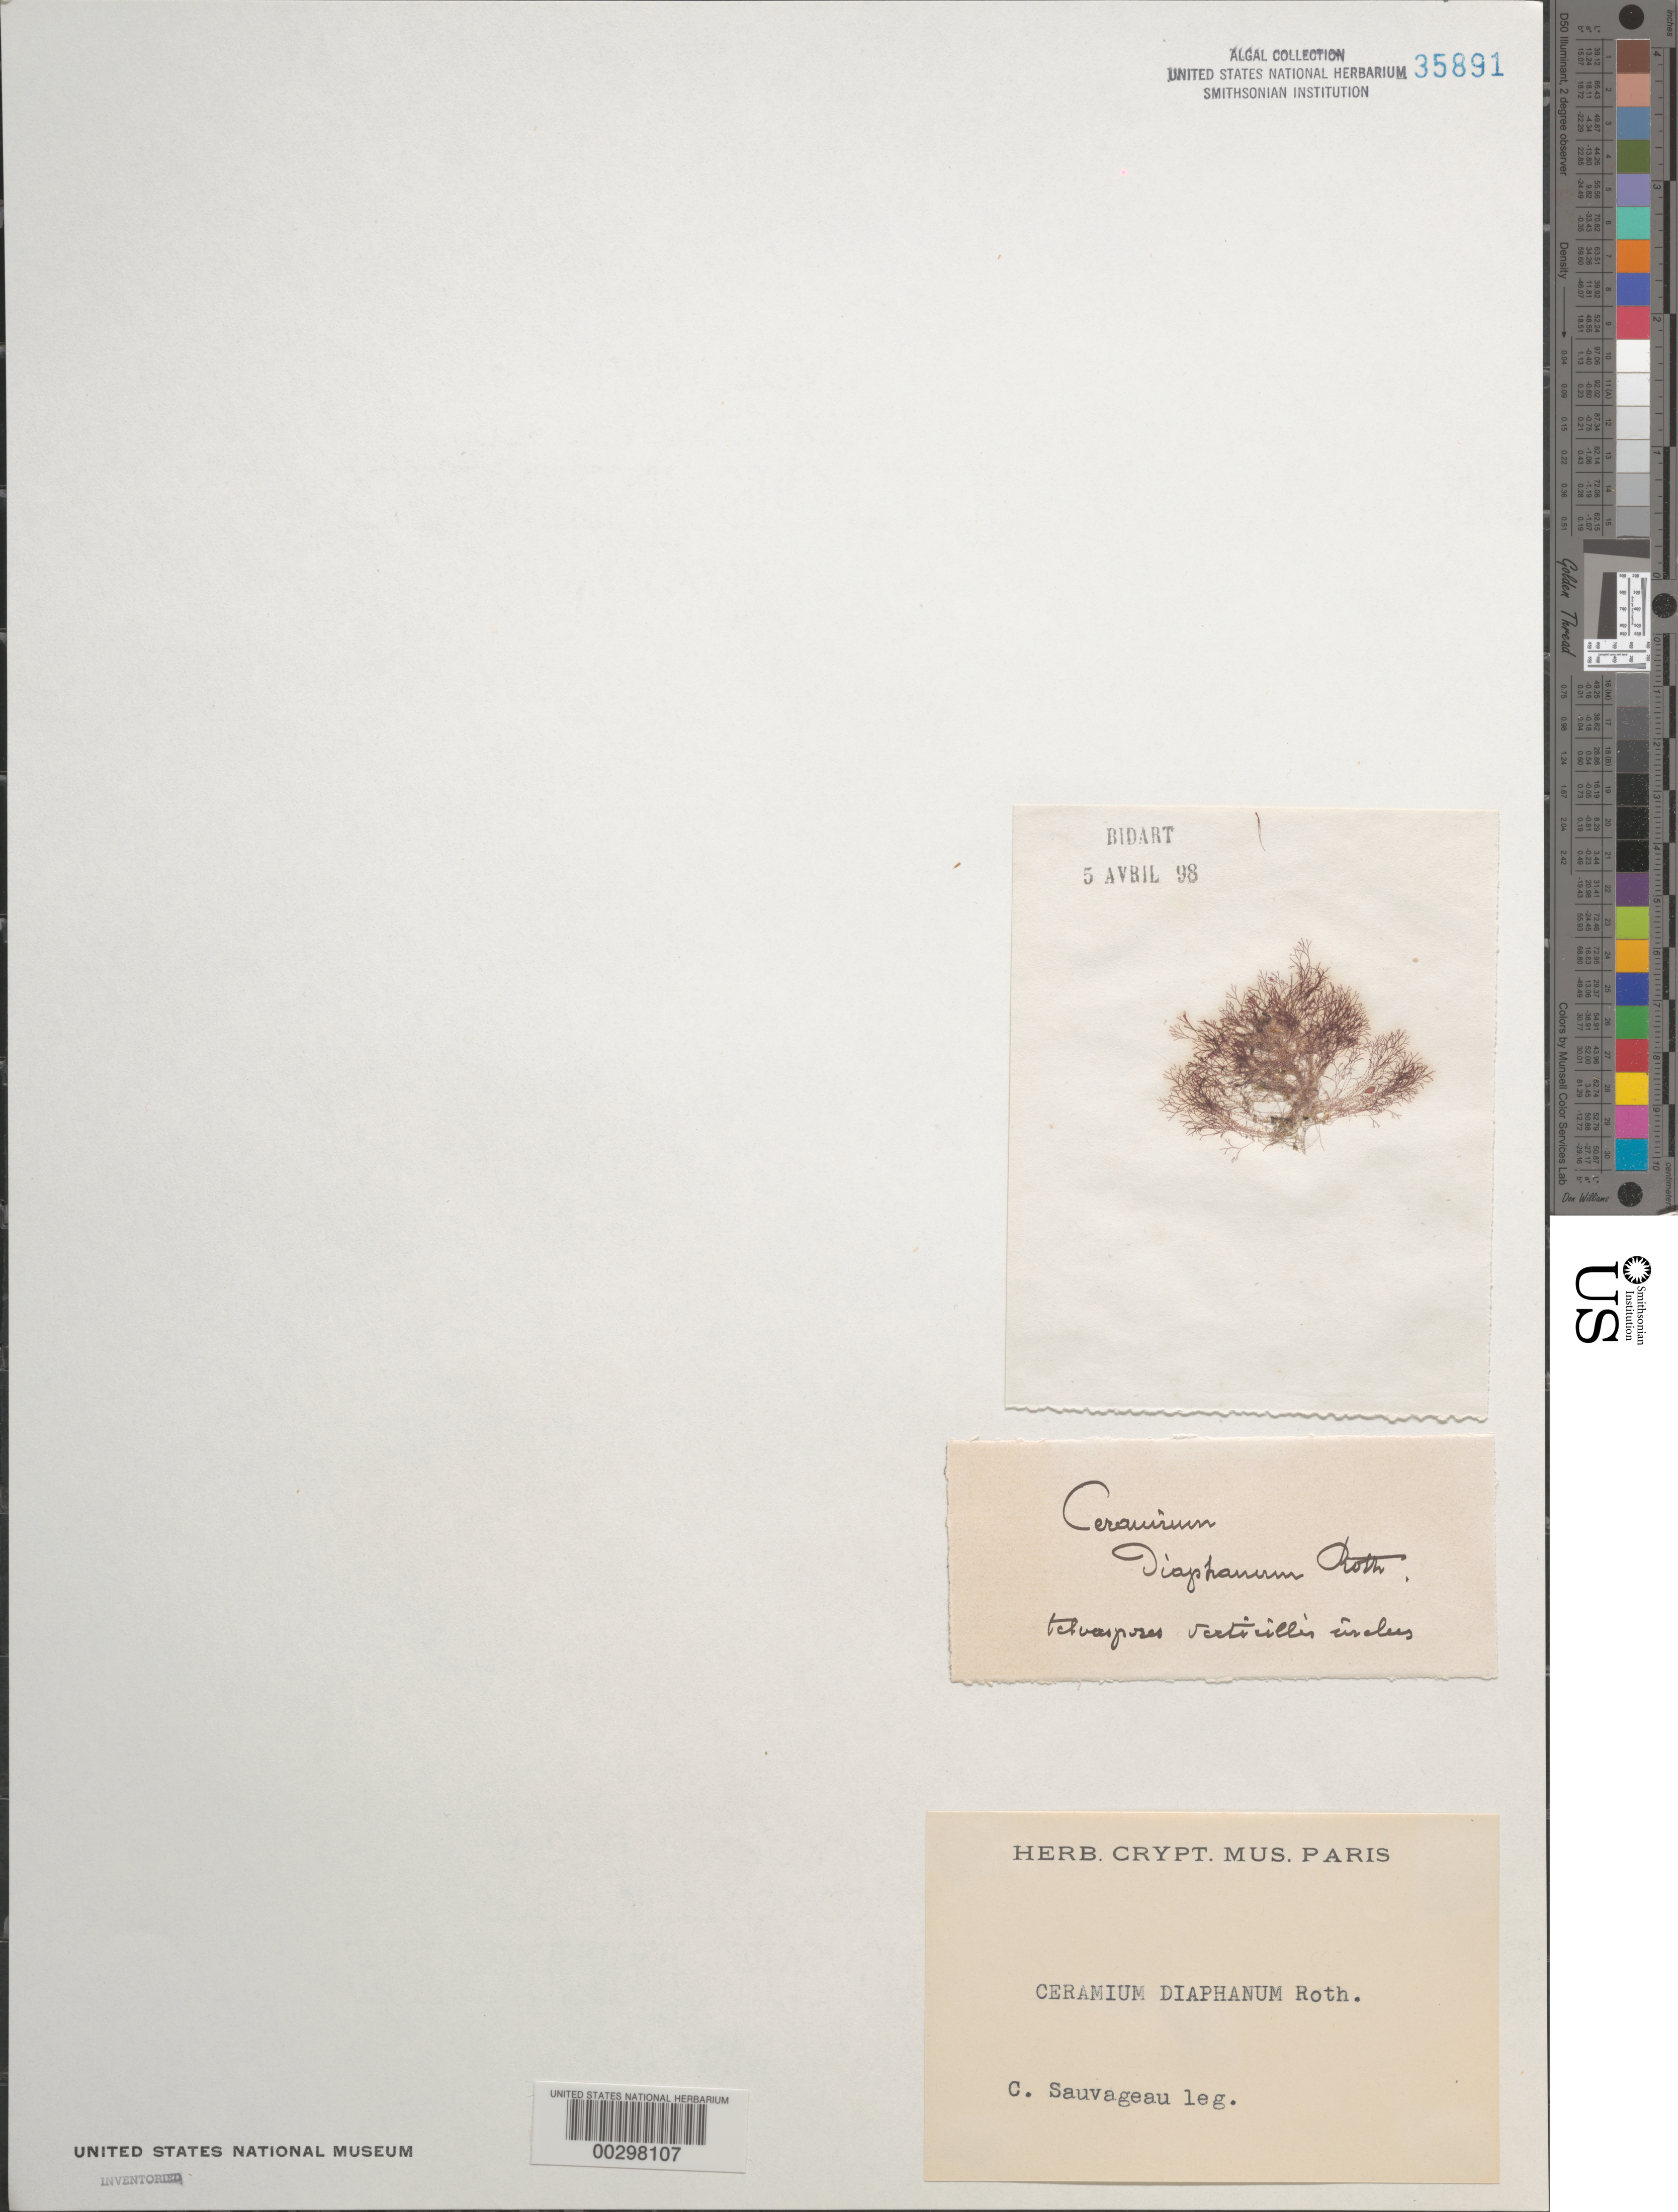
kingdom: Plantae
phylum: Rhodophyta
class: Florideophyceae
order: Ceramiales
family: Ceramiaceae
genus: Ceramium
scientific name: Ceramium diaphanum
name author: (Lightf.) Roth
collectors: C. F. Sauvageau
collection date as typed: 05 Apr 1898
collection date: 1898-04-05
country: France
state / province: Nouvelle-Aquitaine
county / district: Pyrénées-Atlantiques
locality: Bidart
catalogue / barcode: US 35891